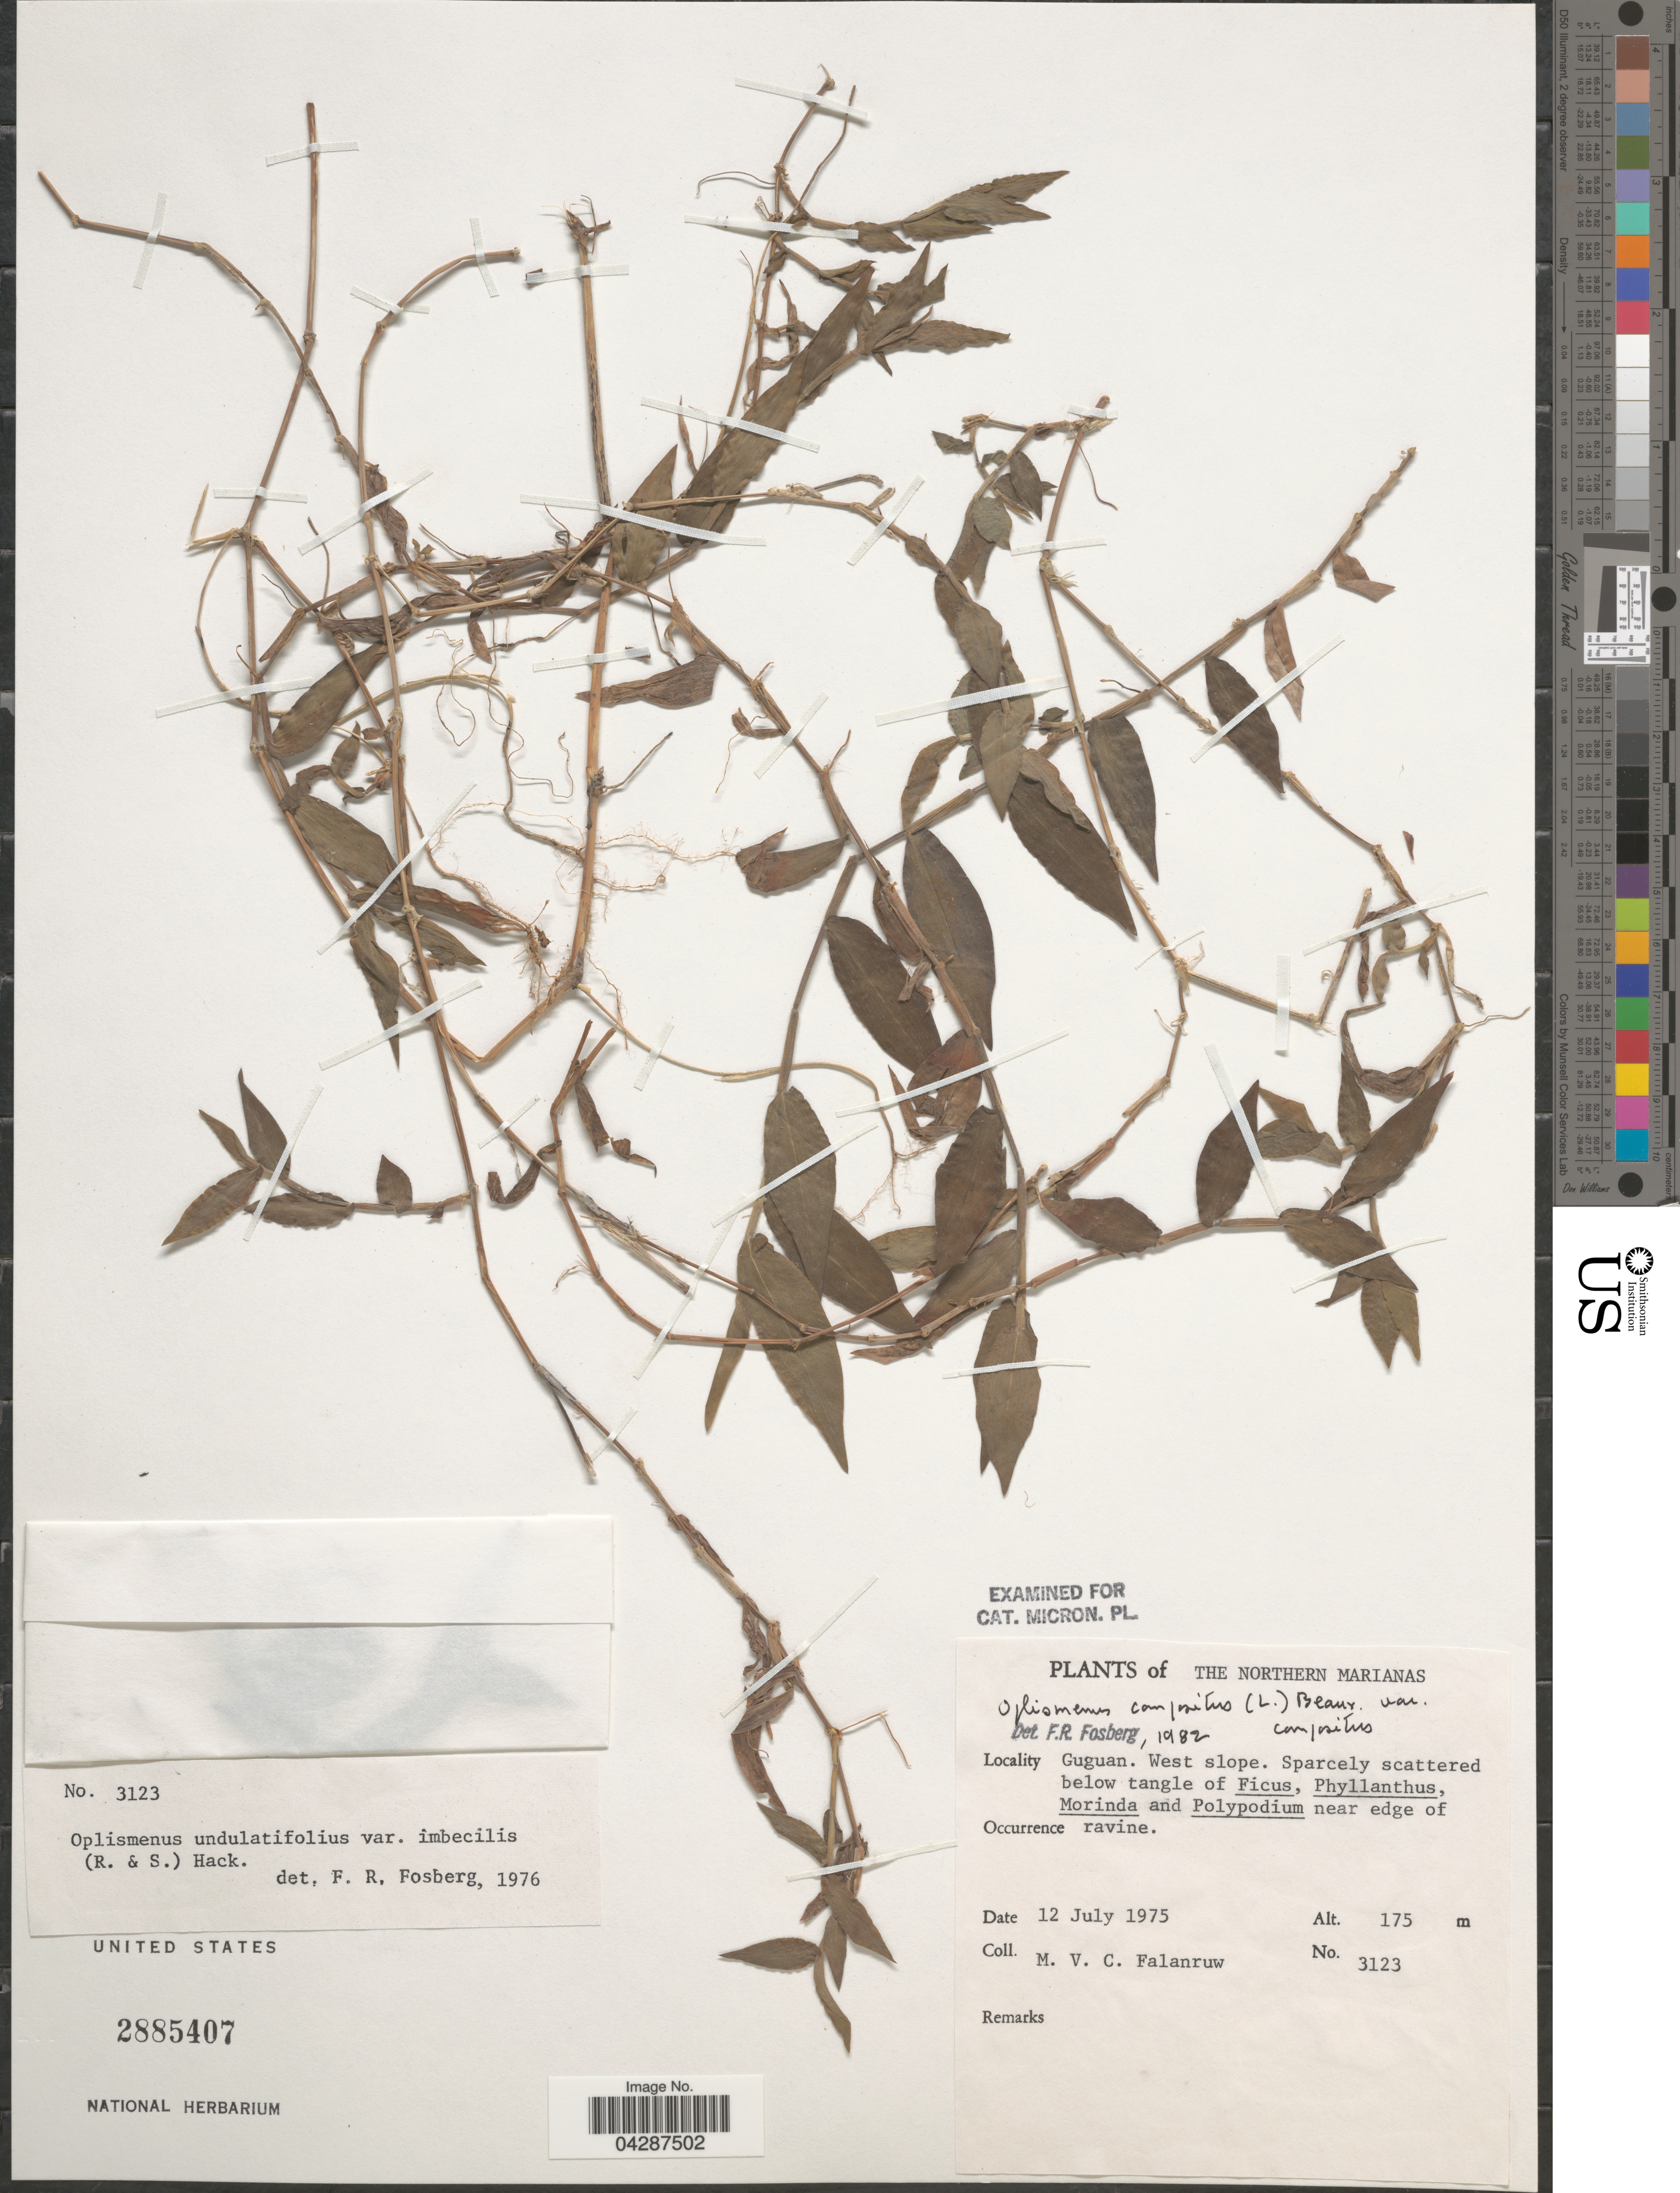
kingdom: Plantae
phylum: Tracheophyta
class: Liliopsida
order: Poales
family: Poaceae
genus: Oplismenus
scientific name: Oplismenus compositus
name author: (L.) P. Beauv.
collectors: M. V. Falanruw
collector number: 3123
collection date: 1975-07-12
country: Northern Mariana Islands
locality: The Northern Marianas. Guguan. West slope.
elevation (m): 175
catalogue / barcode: US 2885407